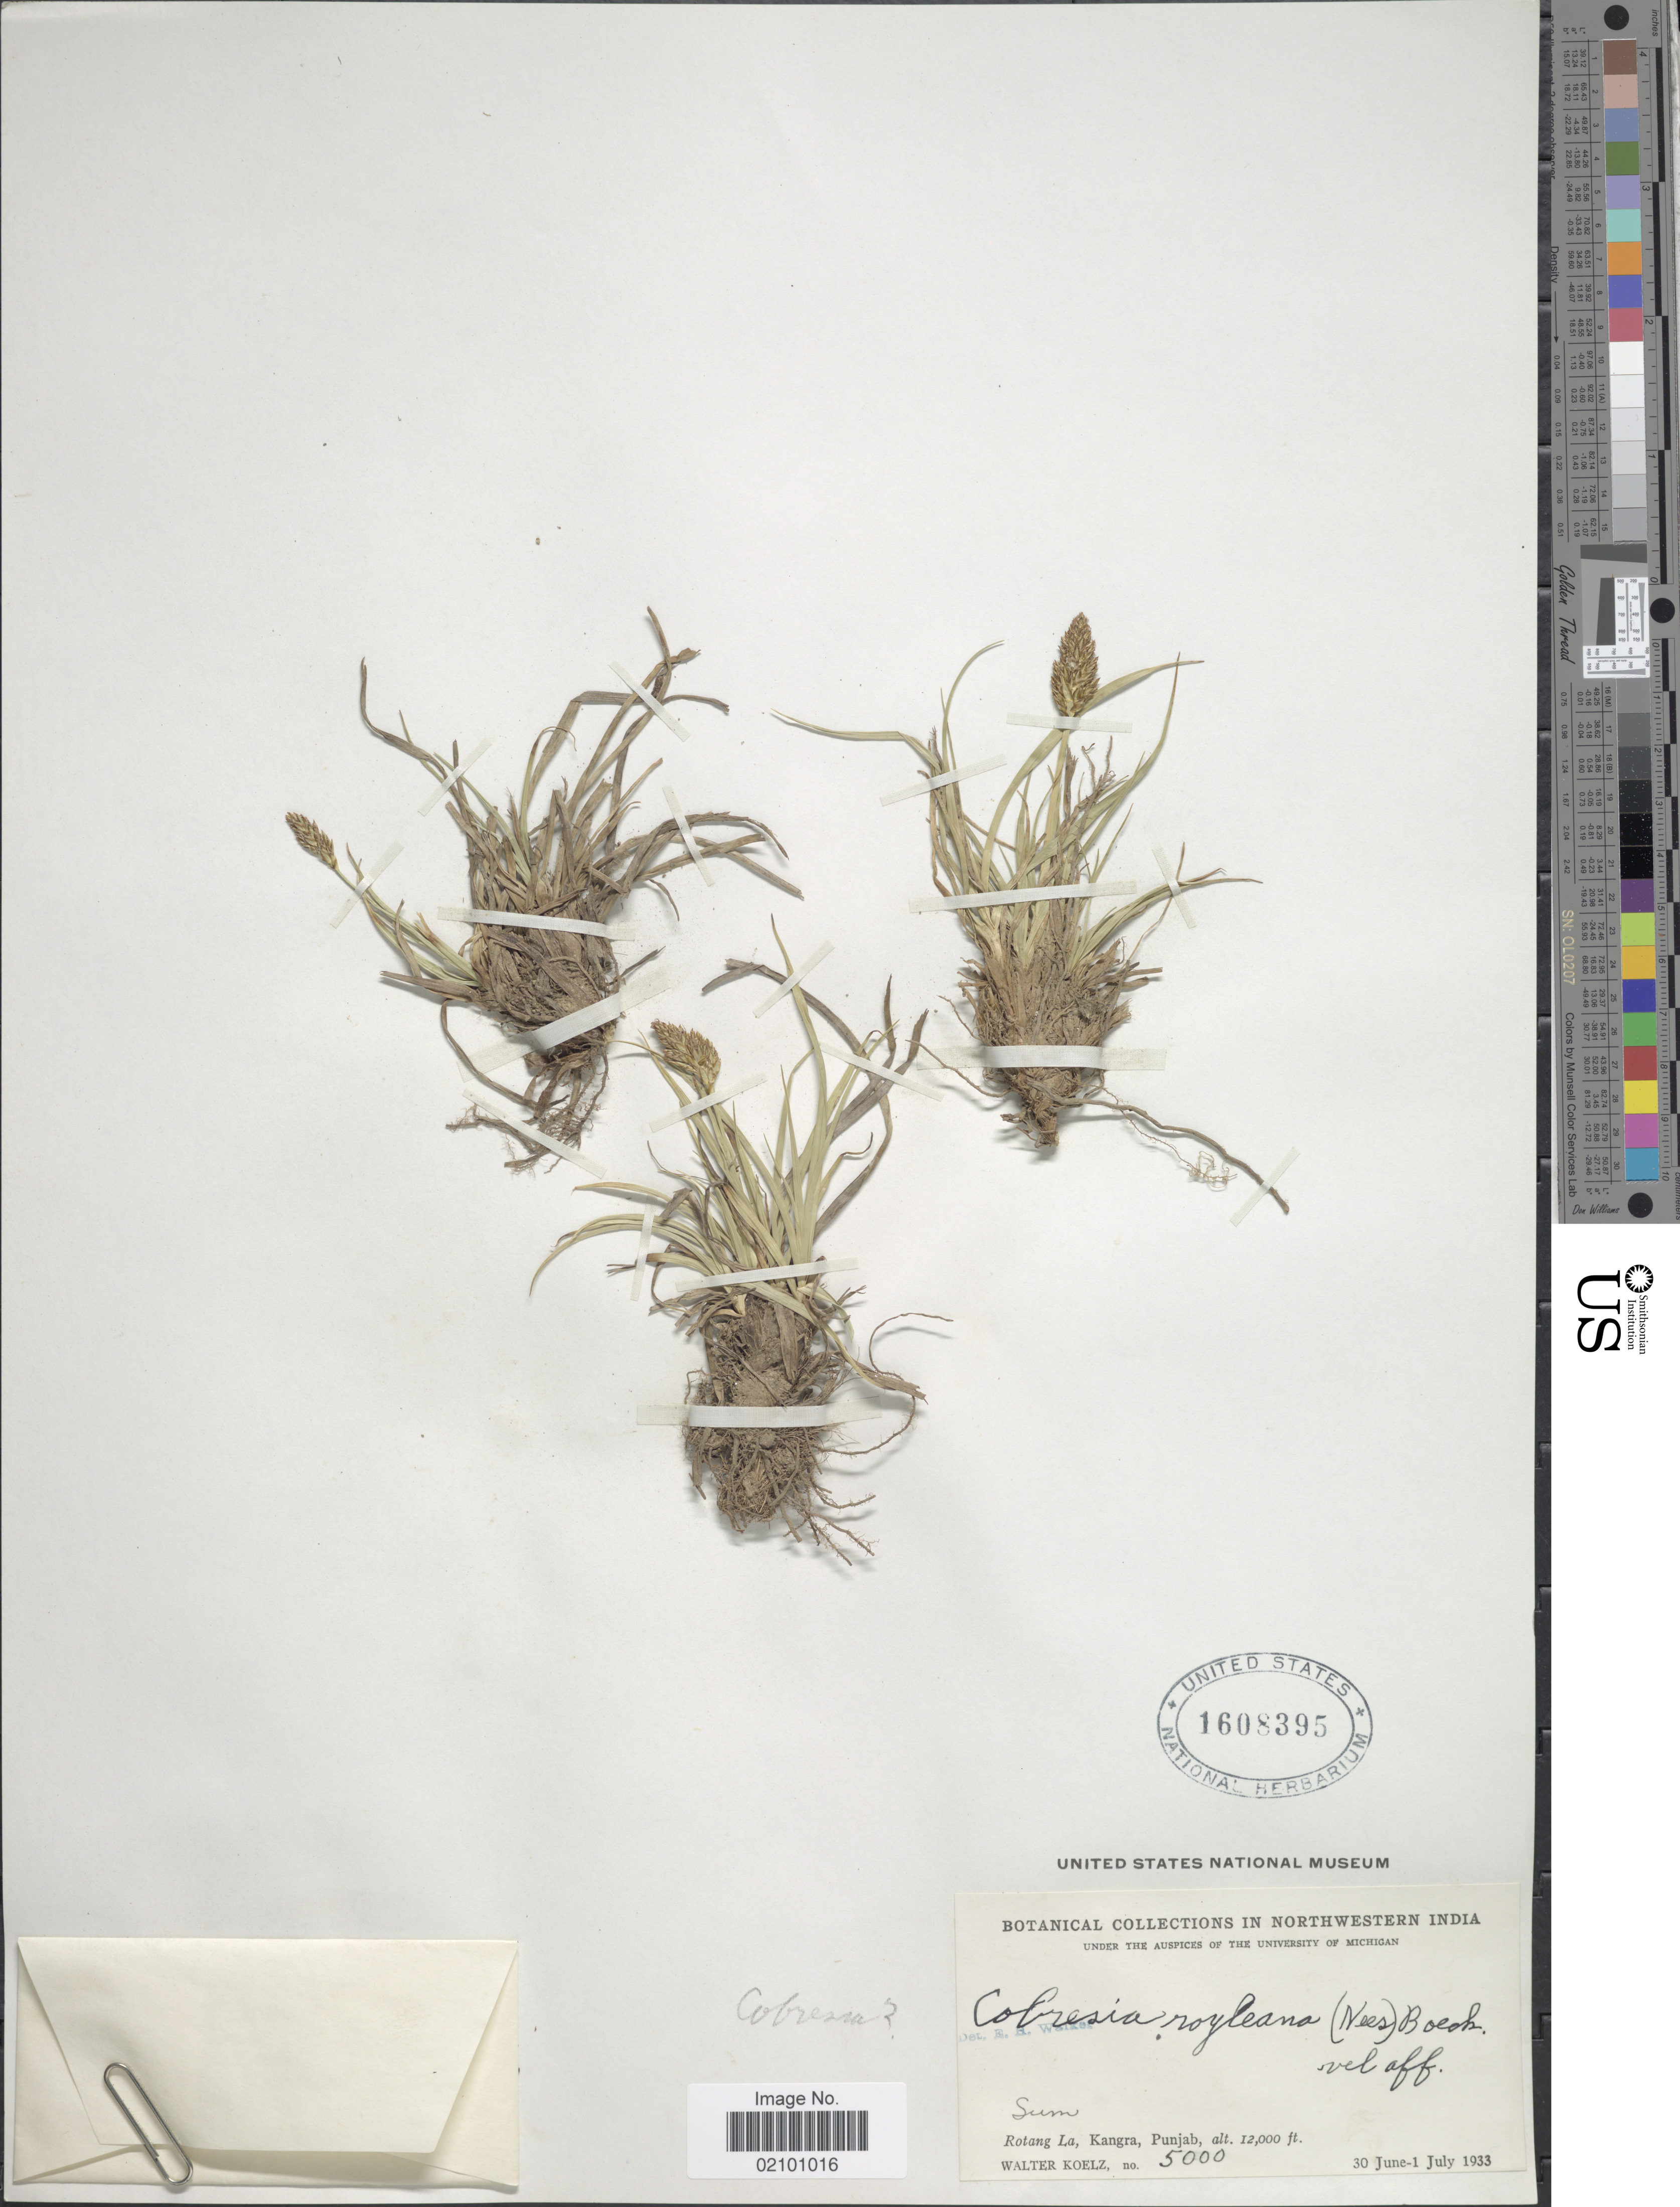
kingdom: Plantae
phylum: Tracheophyta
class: Liliopsida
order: Poales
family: Cyperaceae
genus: Carex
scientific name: Carex kokanica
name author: (Regal) S.R. Zhang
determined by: Strong, M. T., (US), Smithsonian Institution - National Museum of Natural History (UNITED STATES)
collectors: W. N. Koelz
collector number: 5000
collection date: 1933-06-30/1933-07-01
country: India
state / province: Punjab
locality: Northwestern India, Rotang La, Kangra, Punjab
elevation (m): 3658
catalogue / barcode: US 1608395